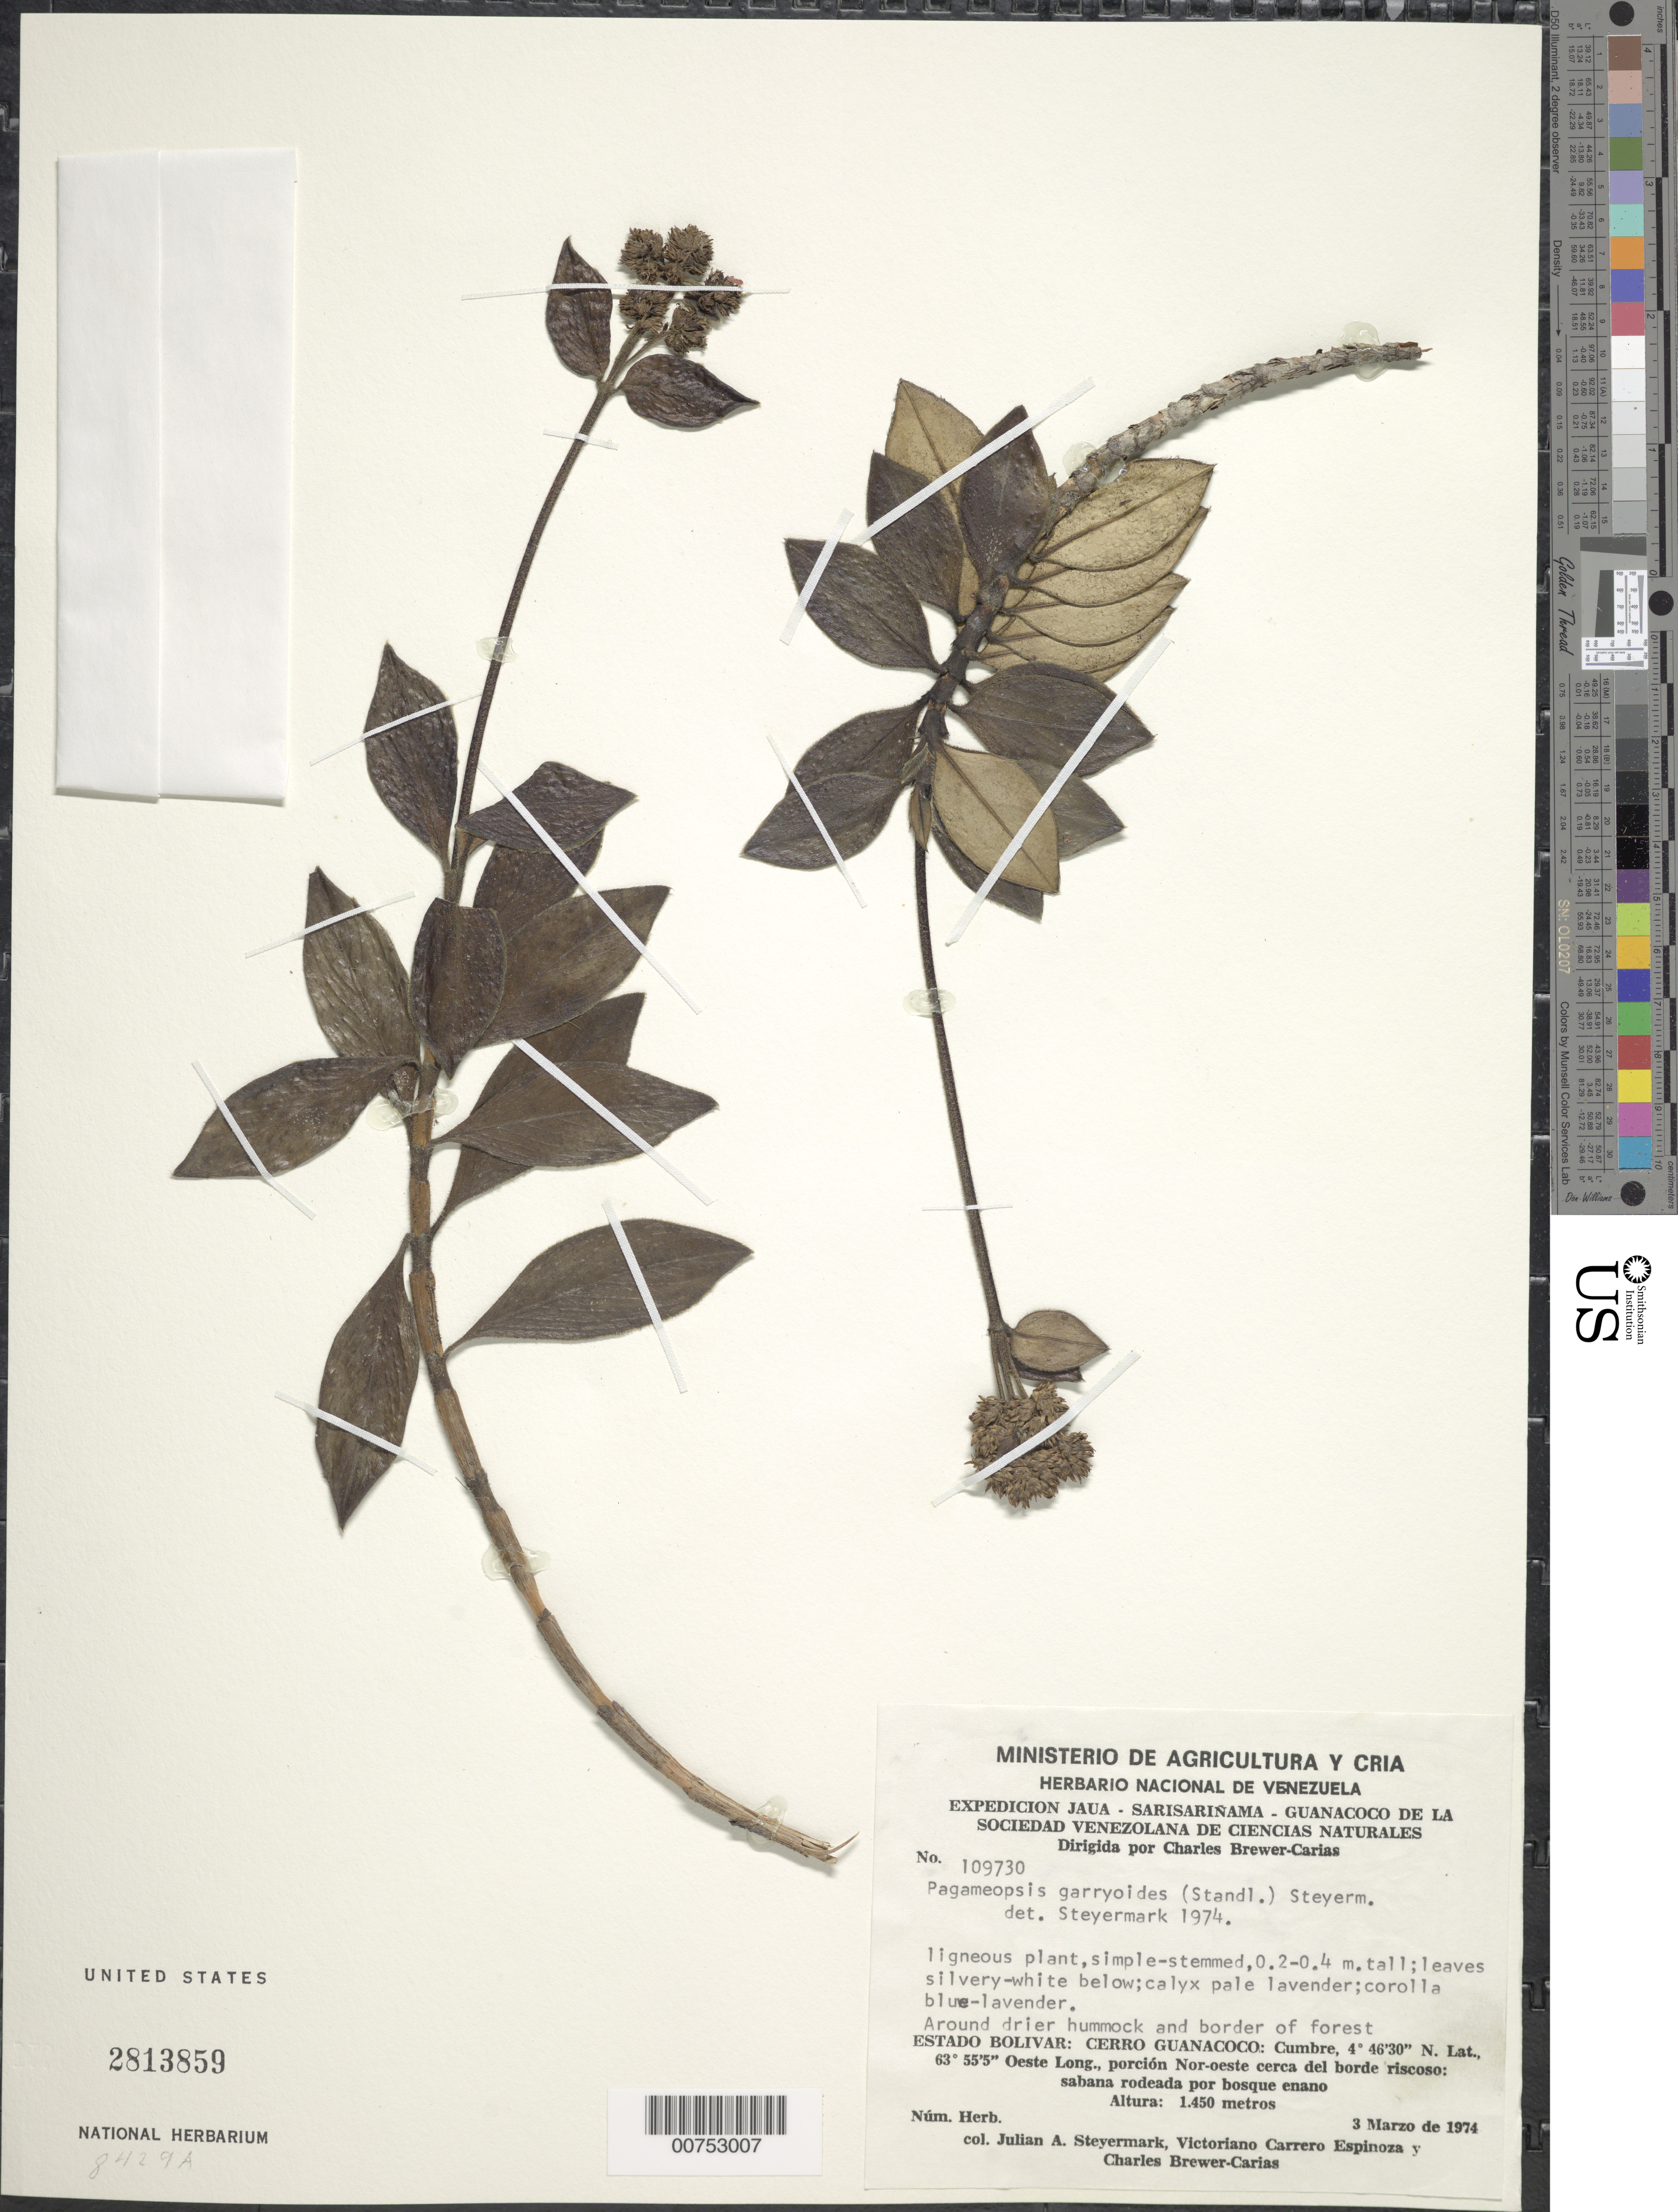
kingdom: Plantae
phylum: Tracheophyta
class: Magnoliopsida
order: Gentianales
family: Rubiaceae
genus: Pagameopsis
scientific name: Pagameopsis garryoides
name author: (Standl.) Steyerm.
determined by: Steyermark, Julian A., (VEN)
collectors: J. Steyermark, V. Carreño E. & C. Brewer-Carias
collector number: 109730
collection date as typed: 28-Feb-74 to 5-Mar-74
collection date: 1974-02-28/1974-03-05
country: Venezuela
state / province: Bolívar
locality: Cerro Guanacoco, cumbre, porcion NE cerca del borde riscoso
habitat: Sabana rodeada por bosque enano; around drier hummock and border of forest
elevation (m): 1450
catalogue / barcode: US 2813859